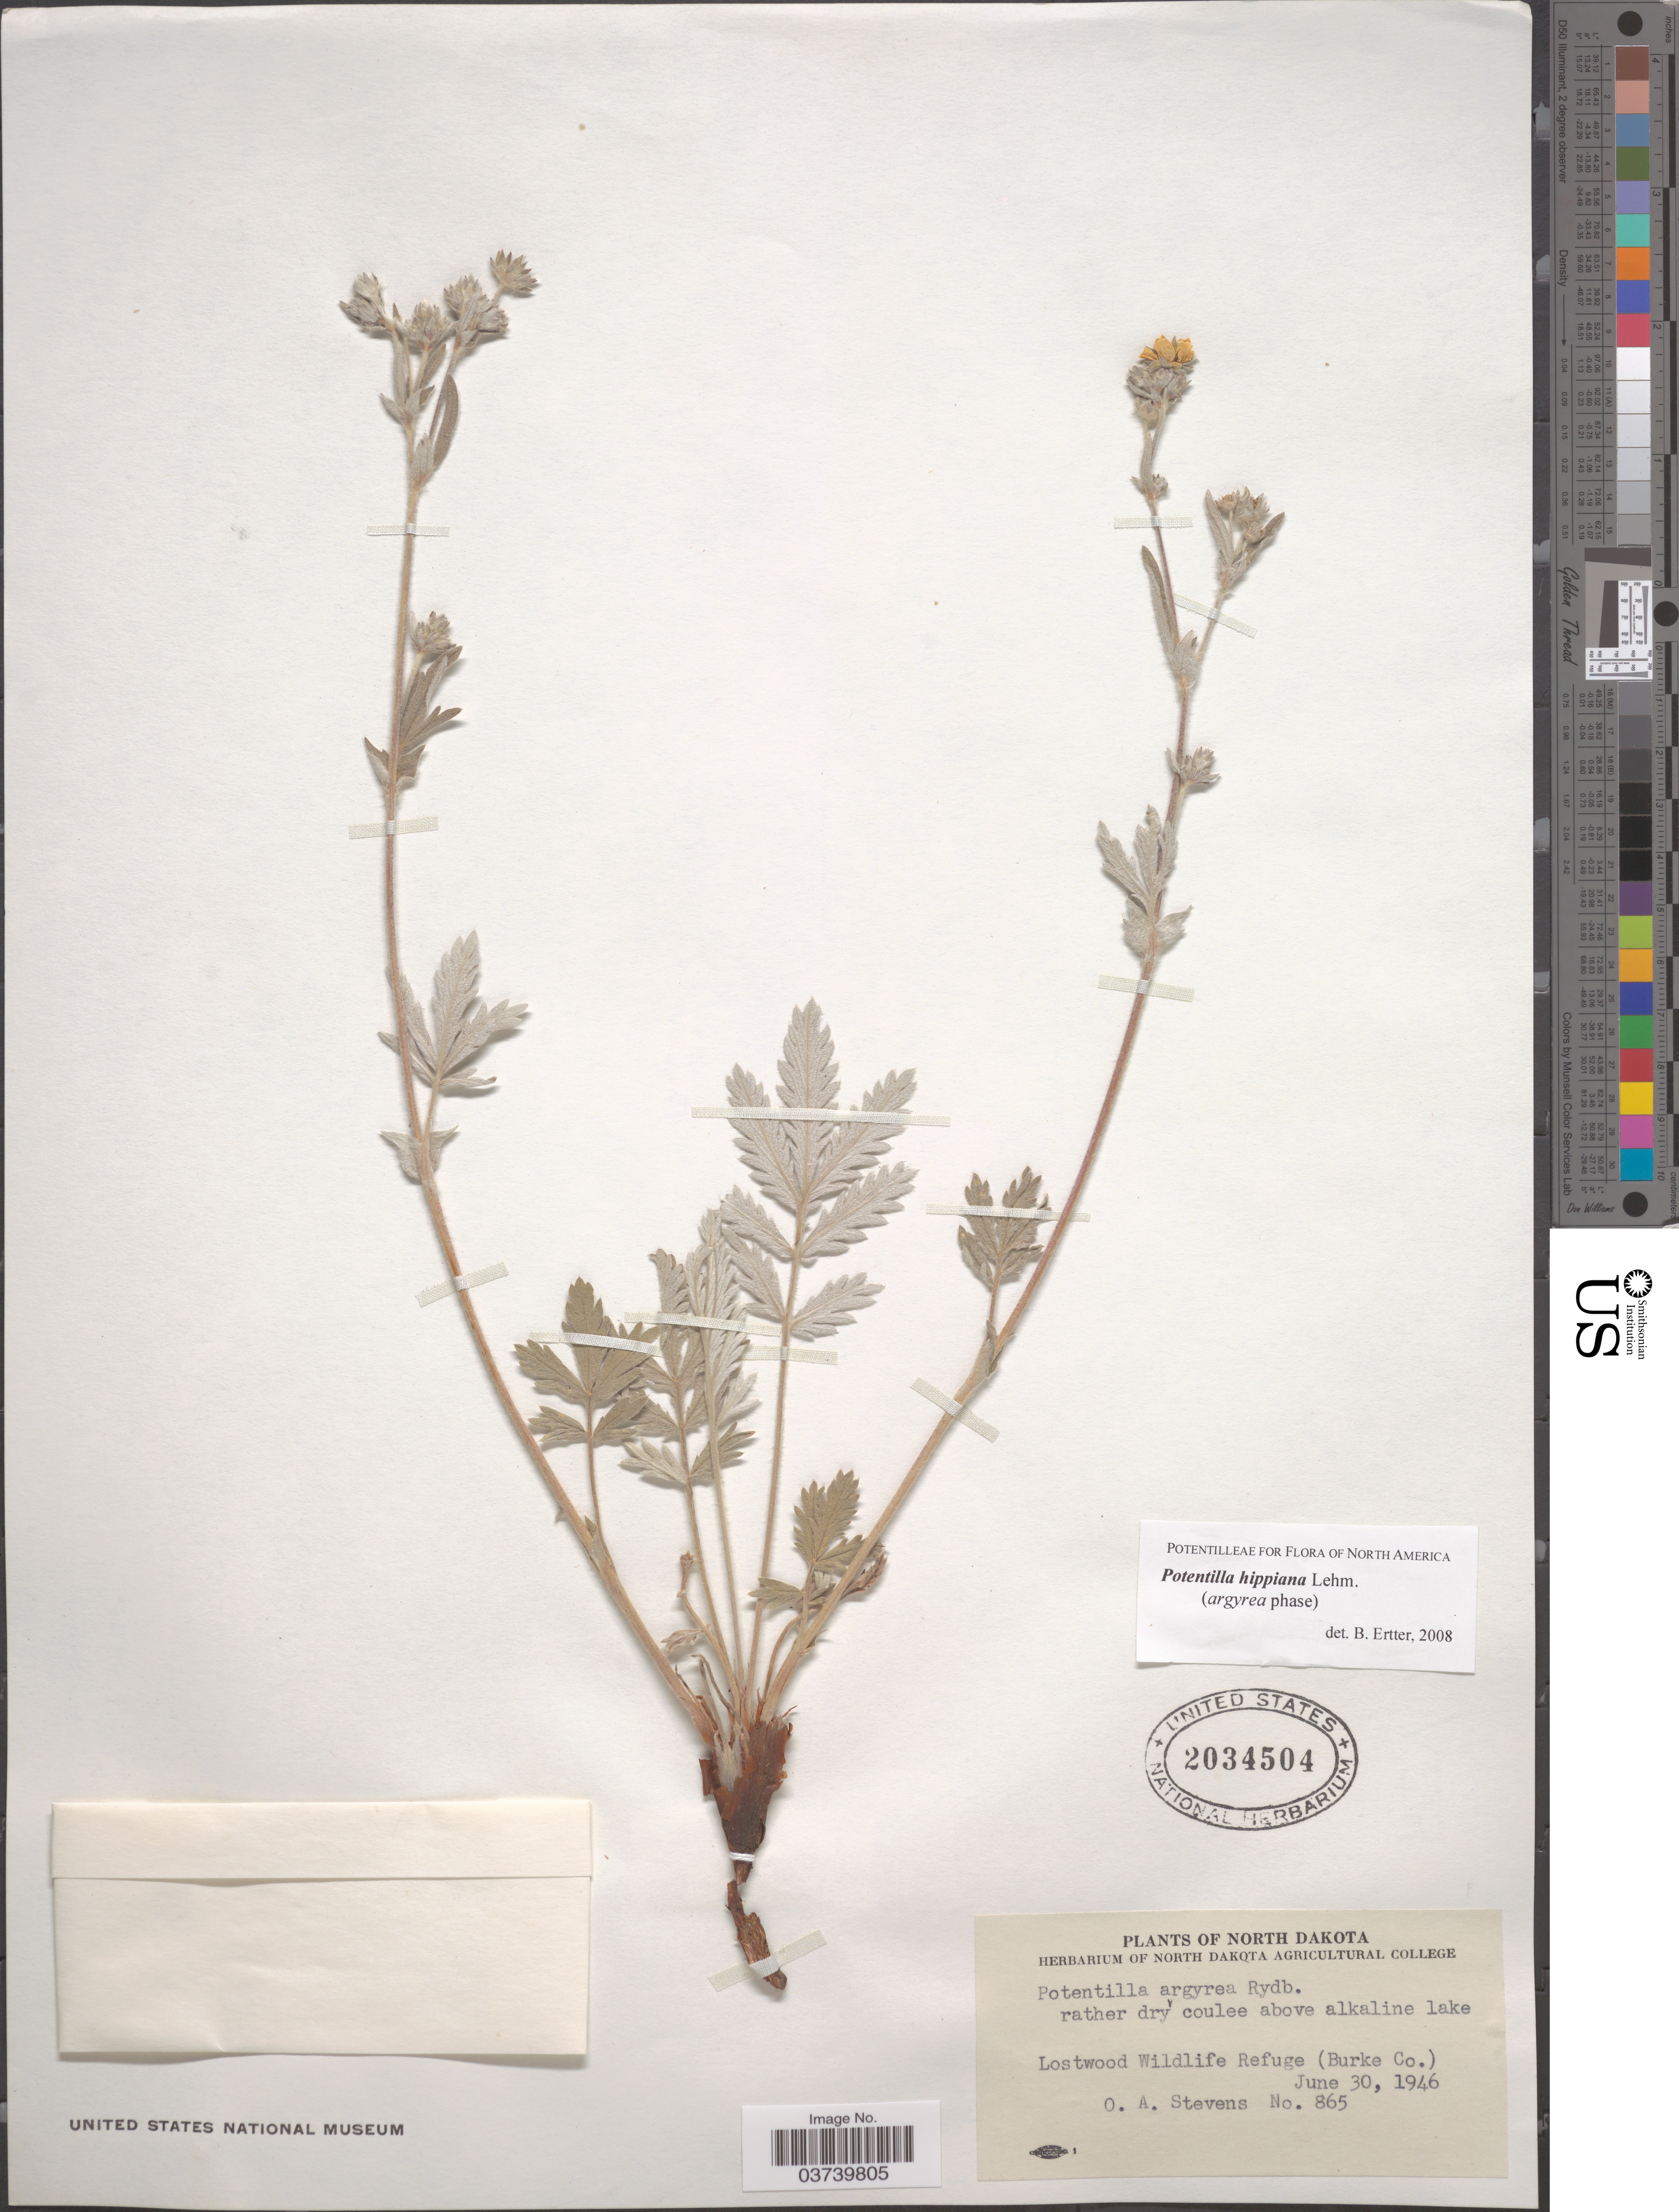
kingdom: Plantae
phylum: Tracheophyta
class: Magnoliopsida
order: Rosales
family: Rosaceae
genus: Potentilla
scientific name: Potentilla hippiana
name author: Lehm.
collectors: O. A. Stevens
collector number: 865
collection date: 1946-06-30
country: United States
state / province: North Dakota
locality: Lostwood Wildlife Refuge (Burke Co.).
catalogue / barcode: US 2034504